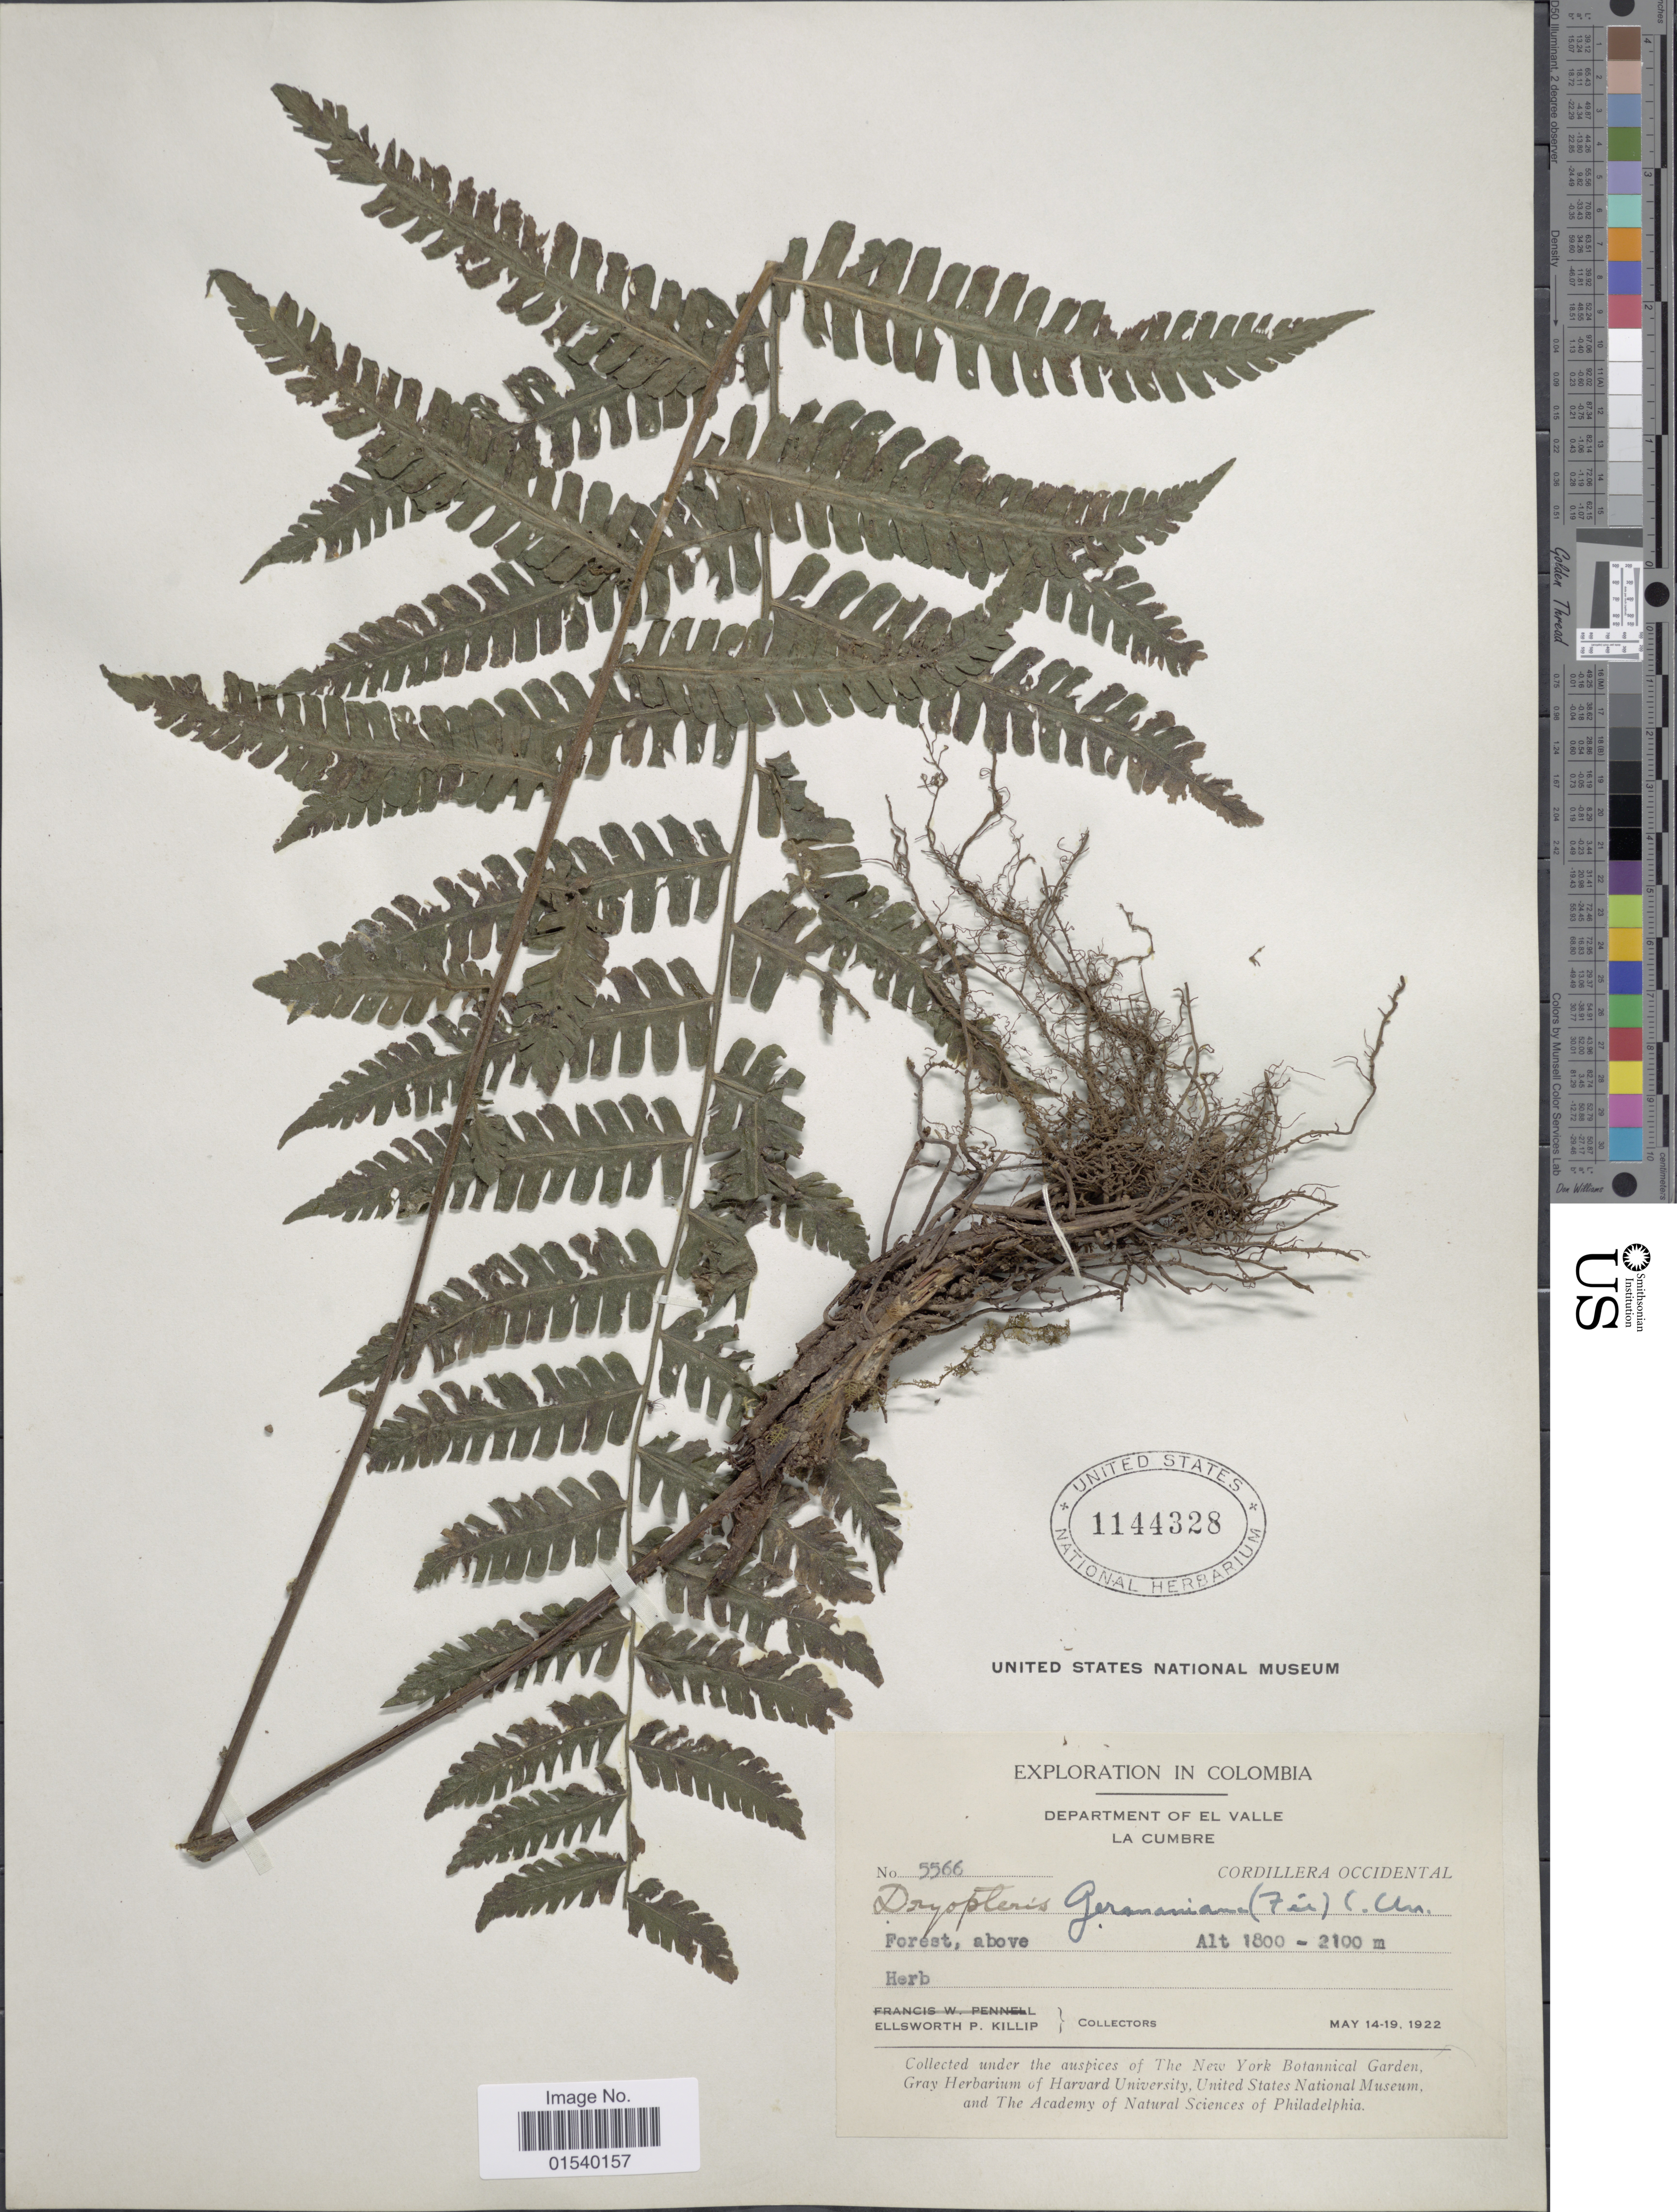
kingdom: Plantae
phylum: Tracheophyta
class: Polypodiopsida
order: Polypodiales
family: Thelypteridaceae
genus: Amauropelta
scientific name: Amauropelta germaniana (Fée) comb. nov., ined. 2015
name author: (Fée)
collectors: E. P. Killip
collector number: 5566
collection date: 1922-05-14/1922-05-19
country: Colombia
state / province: Valle del Cauca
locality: Department of EL Valle La Cumbre, Cordillera Occidental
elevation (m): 1800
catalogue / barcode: US 1144328